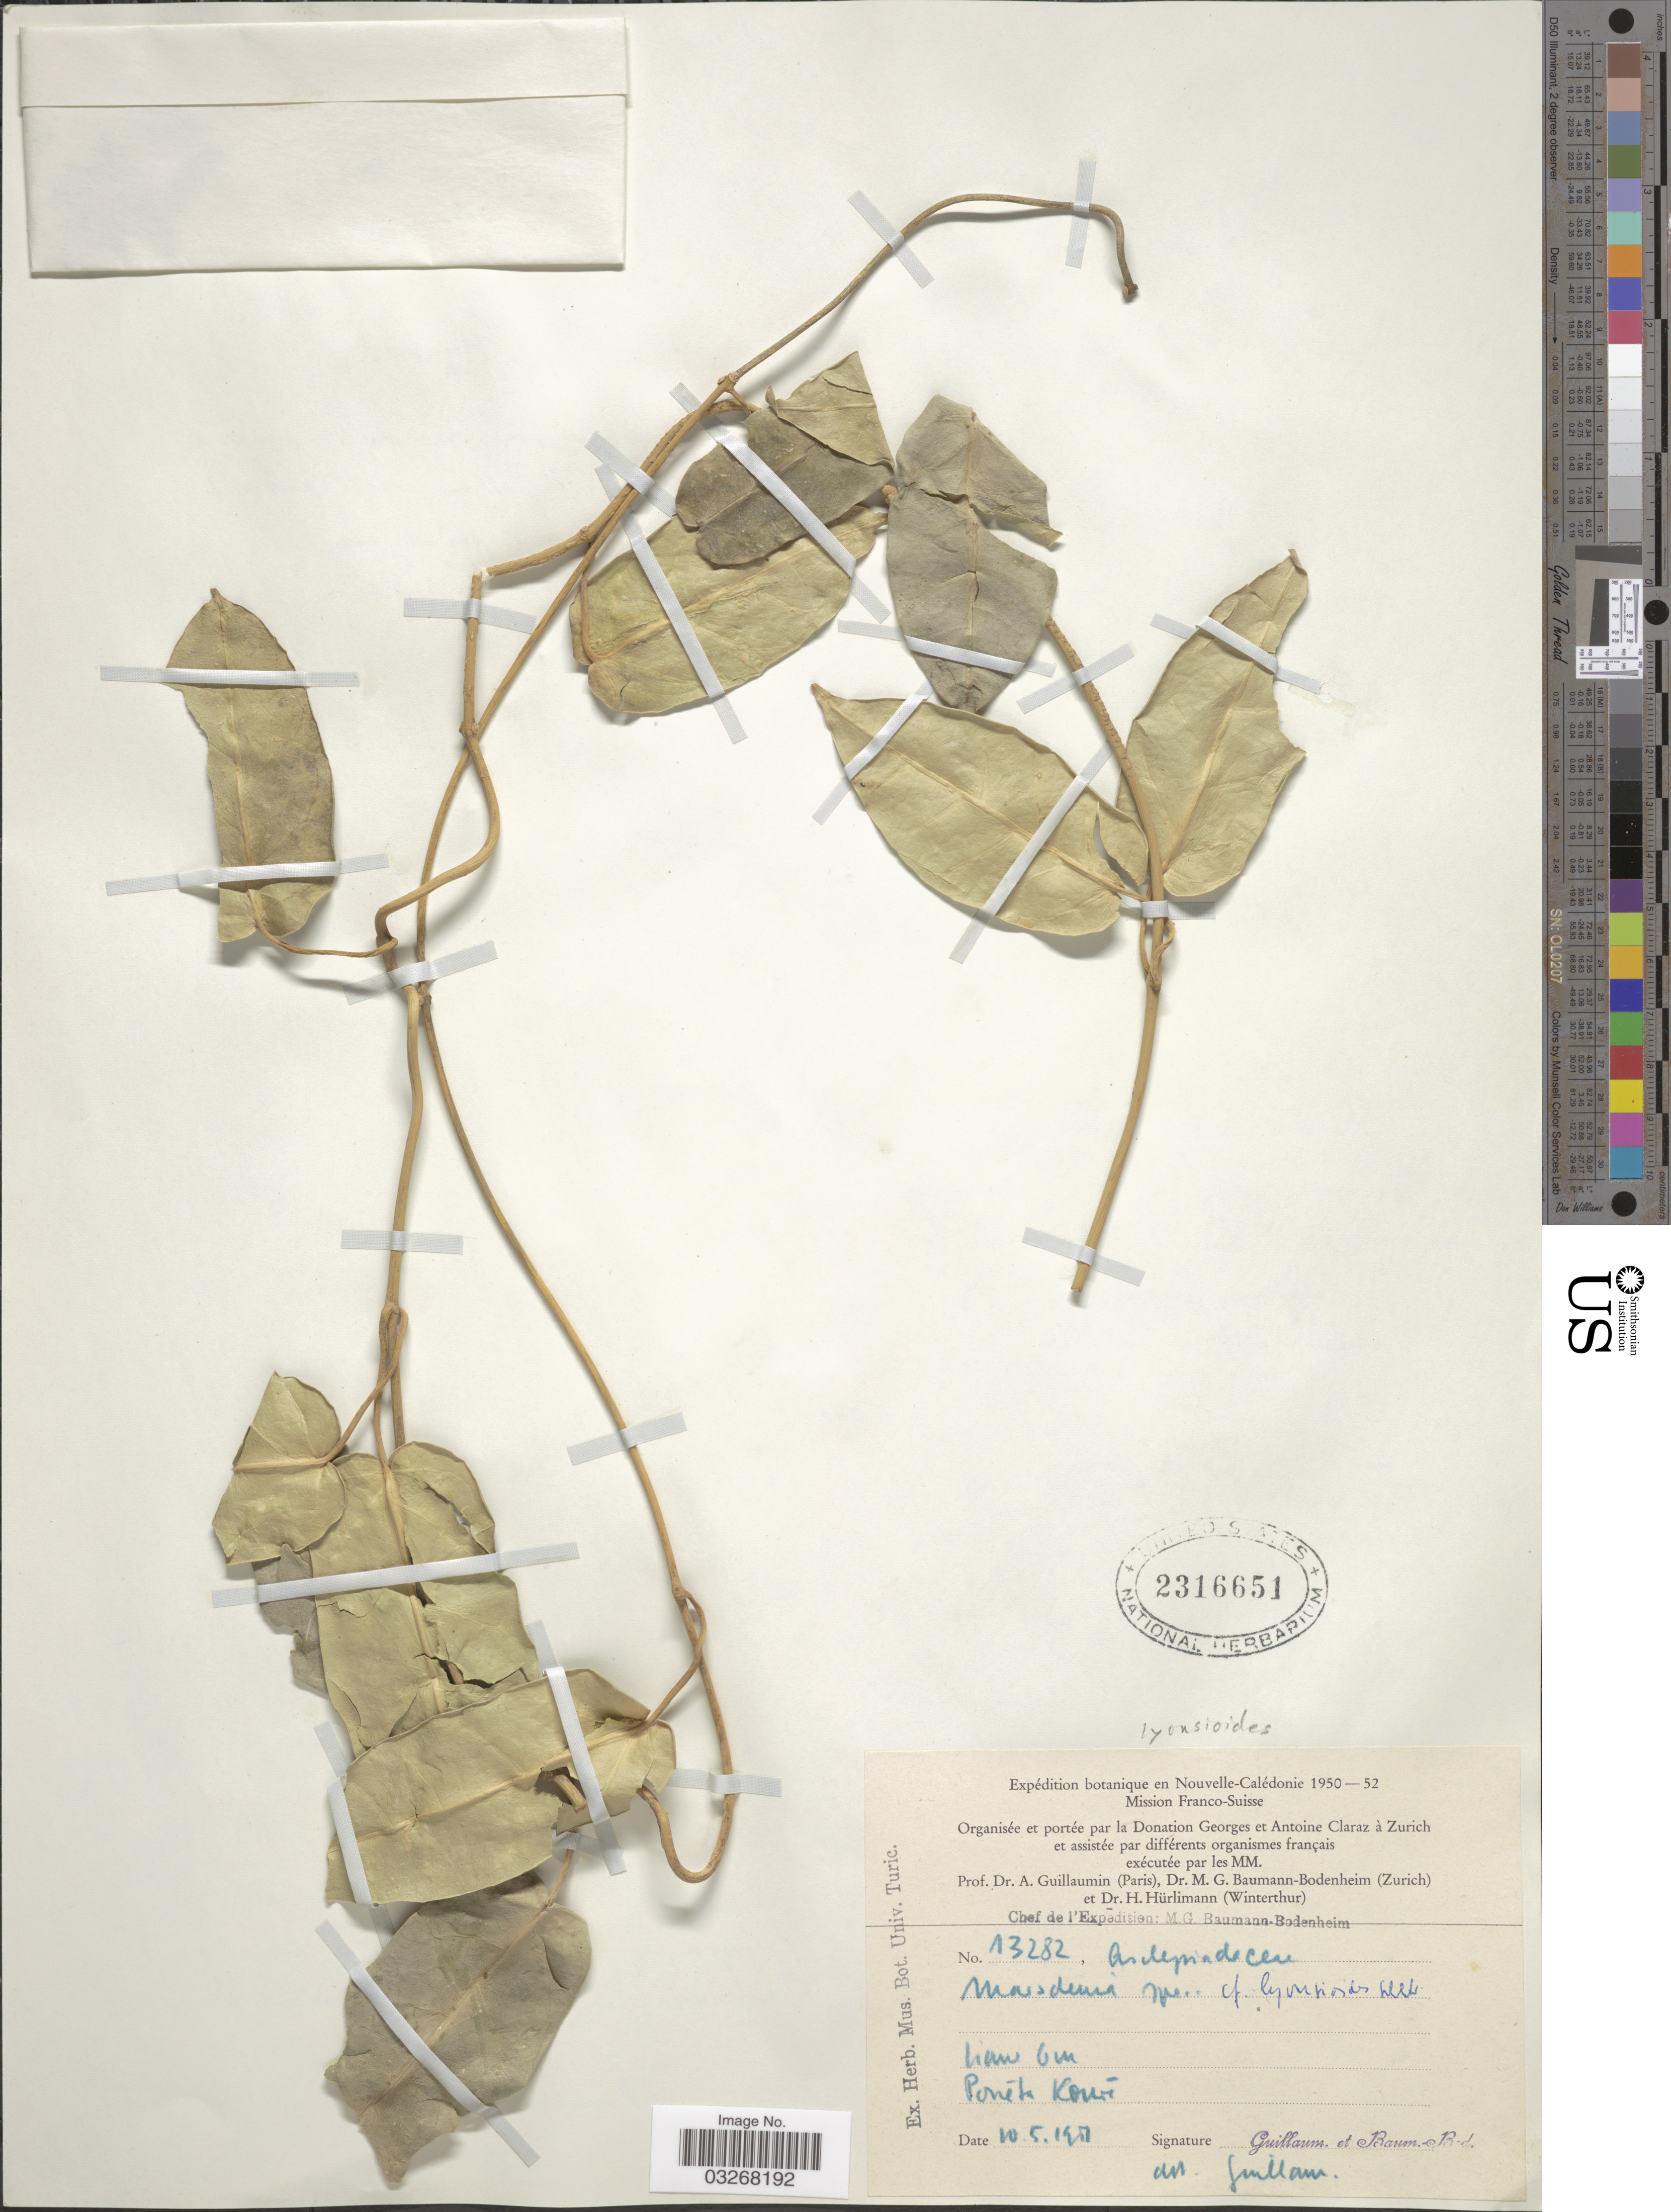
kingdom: Plantae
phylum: Tracheophyta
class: Magnoliopsida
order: Gentianales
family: Apocynaceae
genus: Marsdenia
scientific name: Marsdenia lyonsioides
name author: Schltr.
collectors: A. Guillaumin & M. G. Baumann-Bodenheim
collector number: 13282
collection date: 1951-05-10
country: New Caledonia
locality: Forêts Koui.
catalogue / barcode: US 2316651